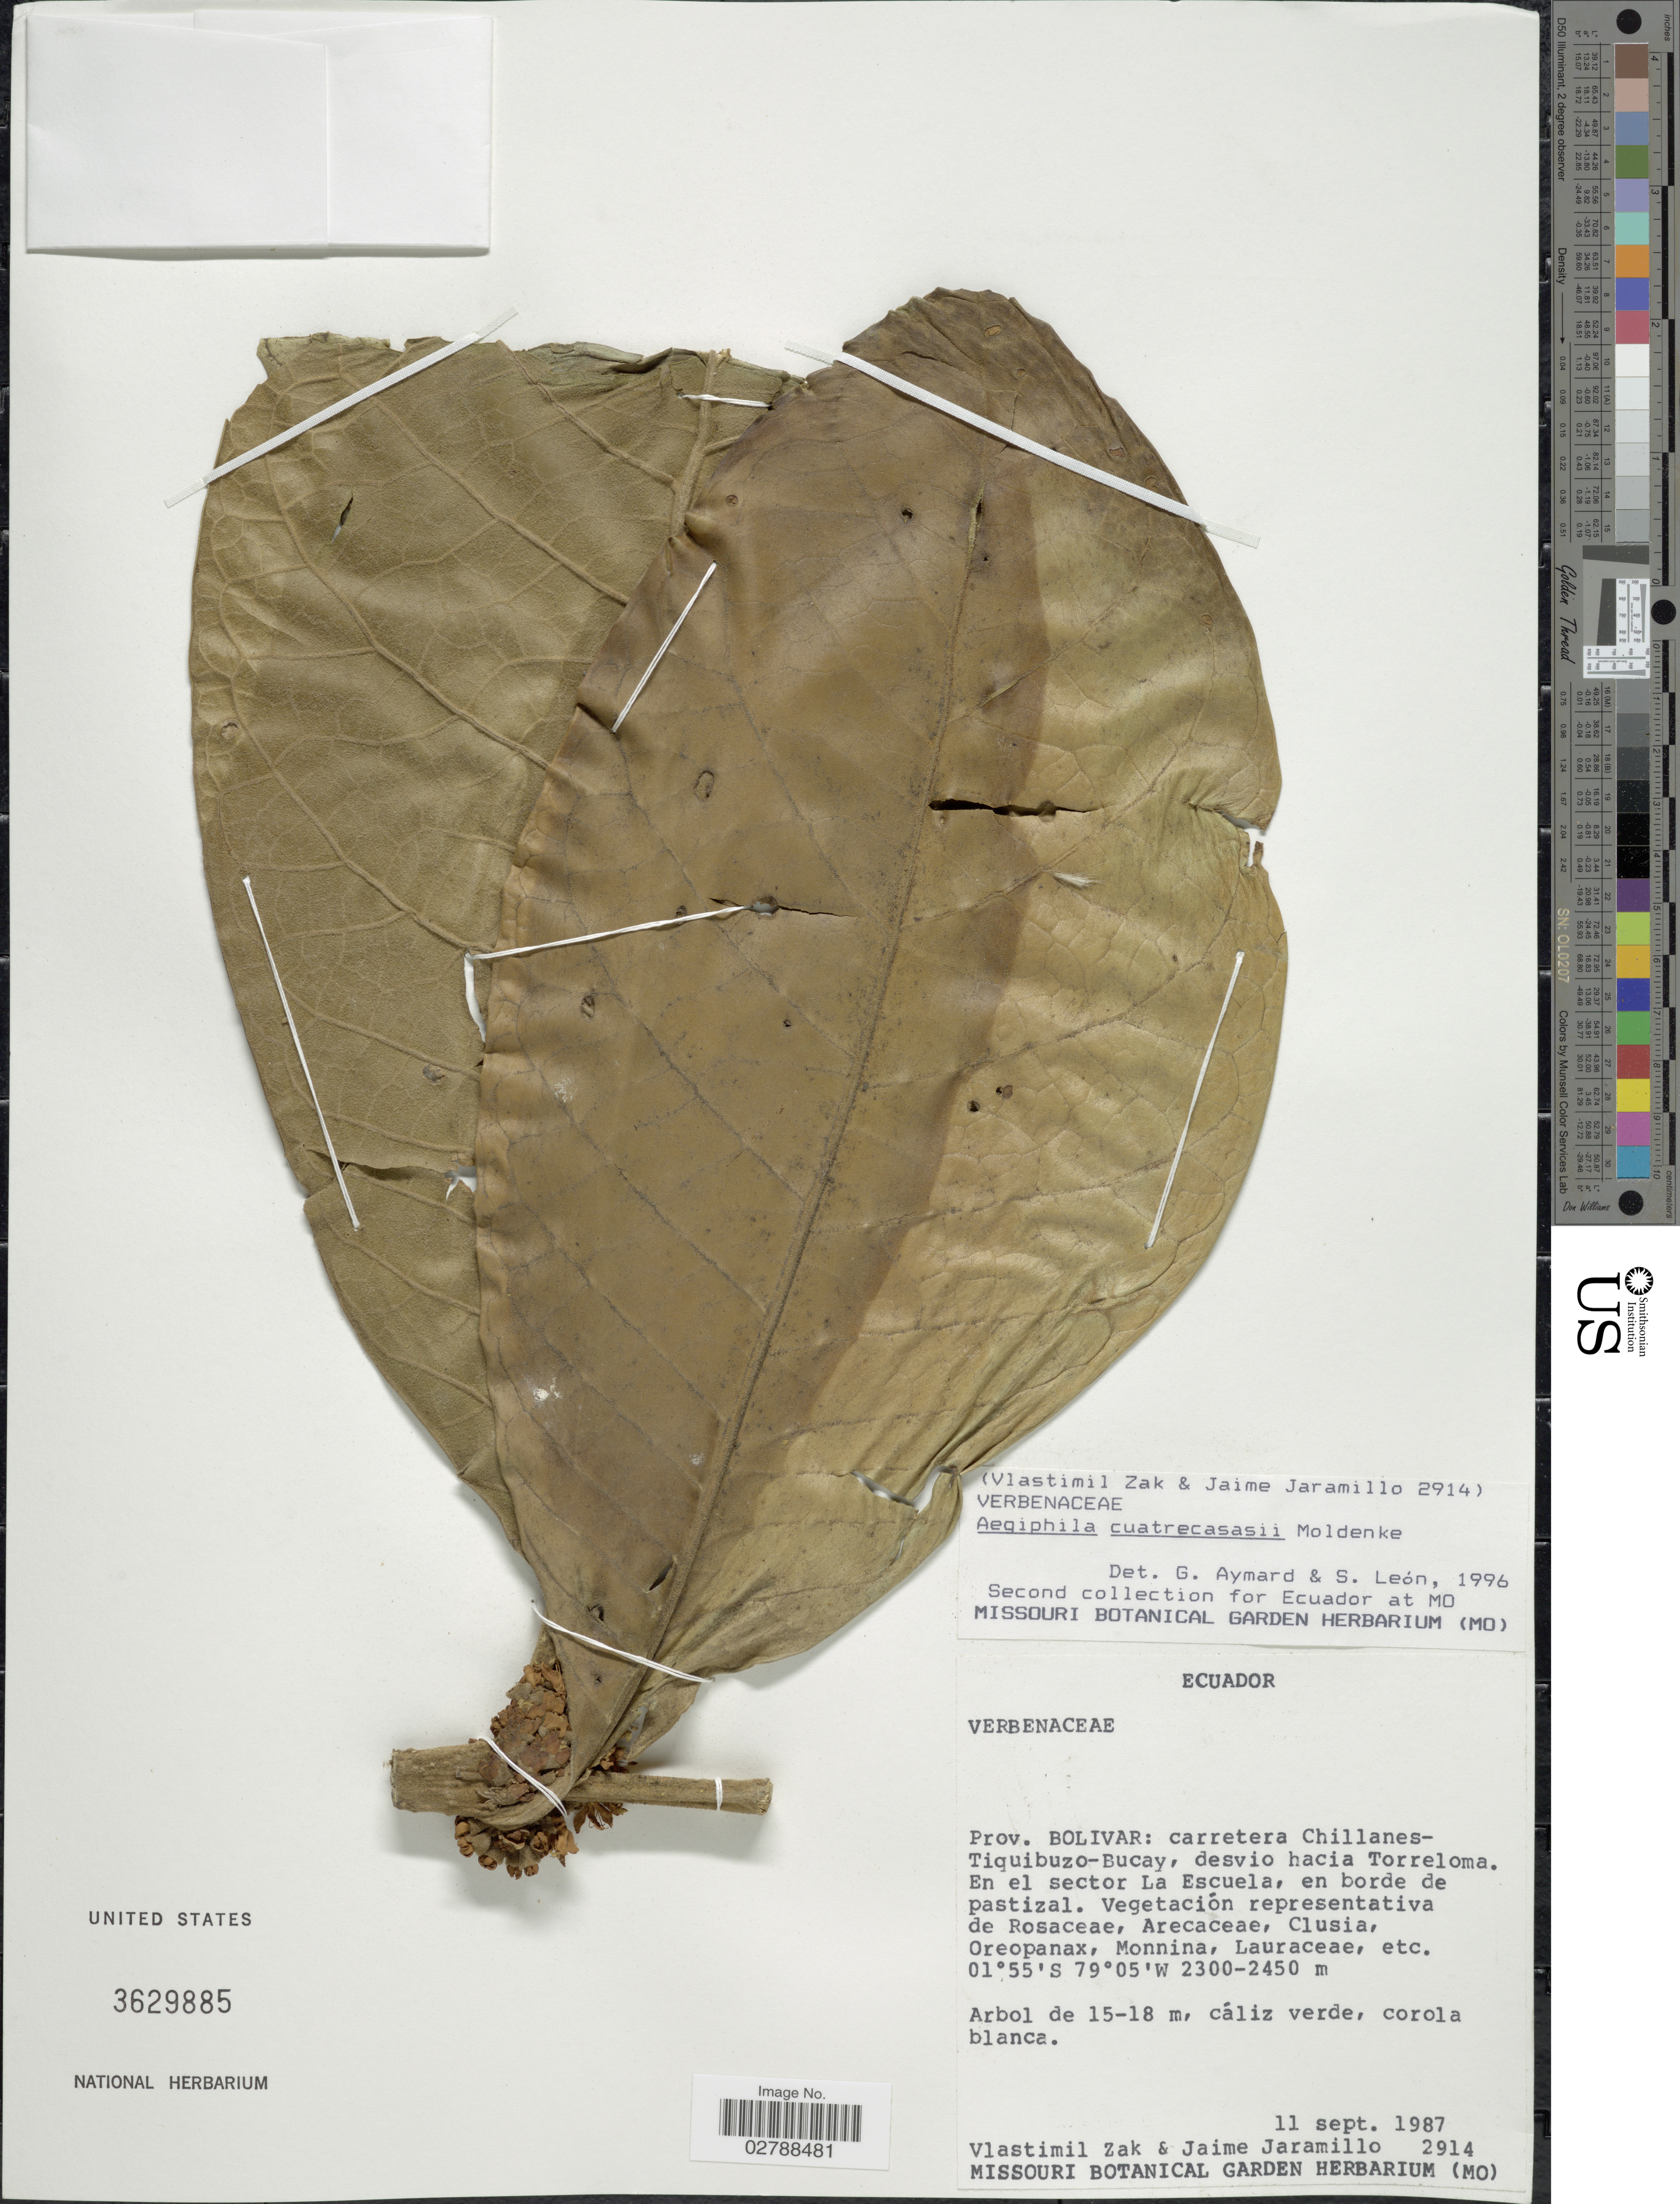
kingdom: Plantae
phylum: Tracheophyta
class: Magnoliopsida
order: Lamiales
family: Lamiaceae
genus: Aegiphila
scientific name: Aegiphila cuatrecasasii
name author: Moldenke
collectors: V. Zak & J. Jaramillo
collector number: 2914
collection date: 1987-09-11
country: Ecuador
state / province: Bolívar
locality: Carretera Chillanes-Tiquibuzo-Bucay, desvio hacia Torreloma. En el sector la Escuela, en borde de pastizal.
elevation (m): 2300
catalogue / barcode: US 3629885